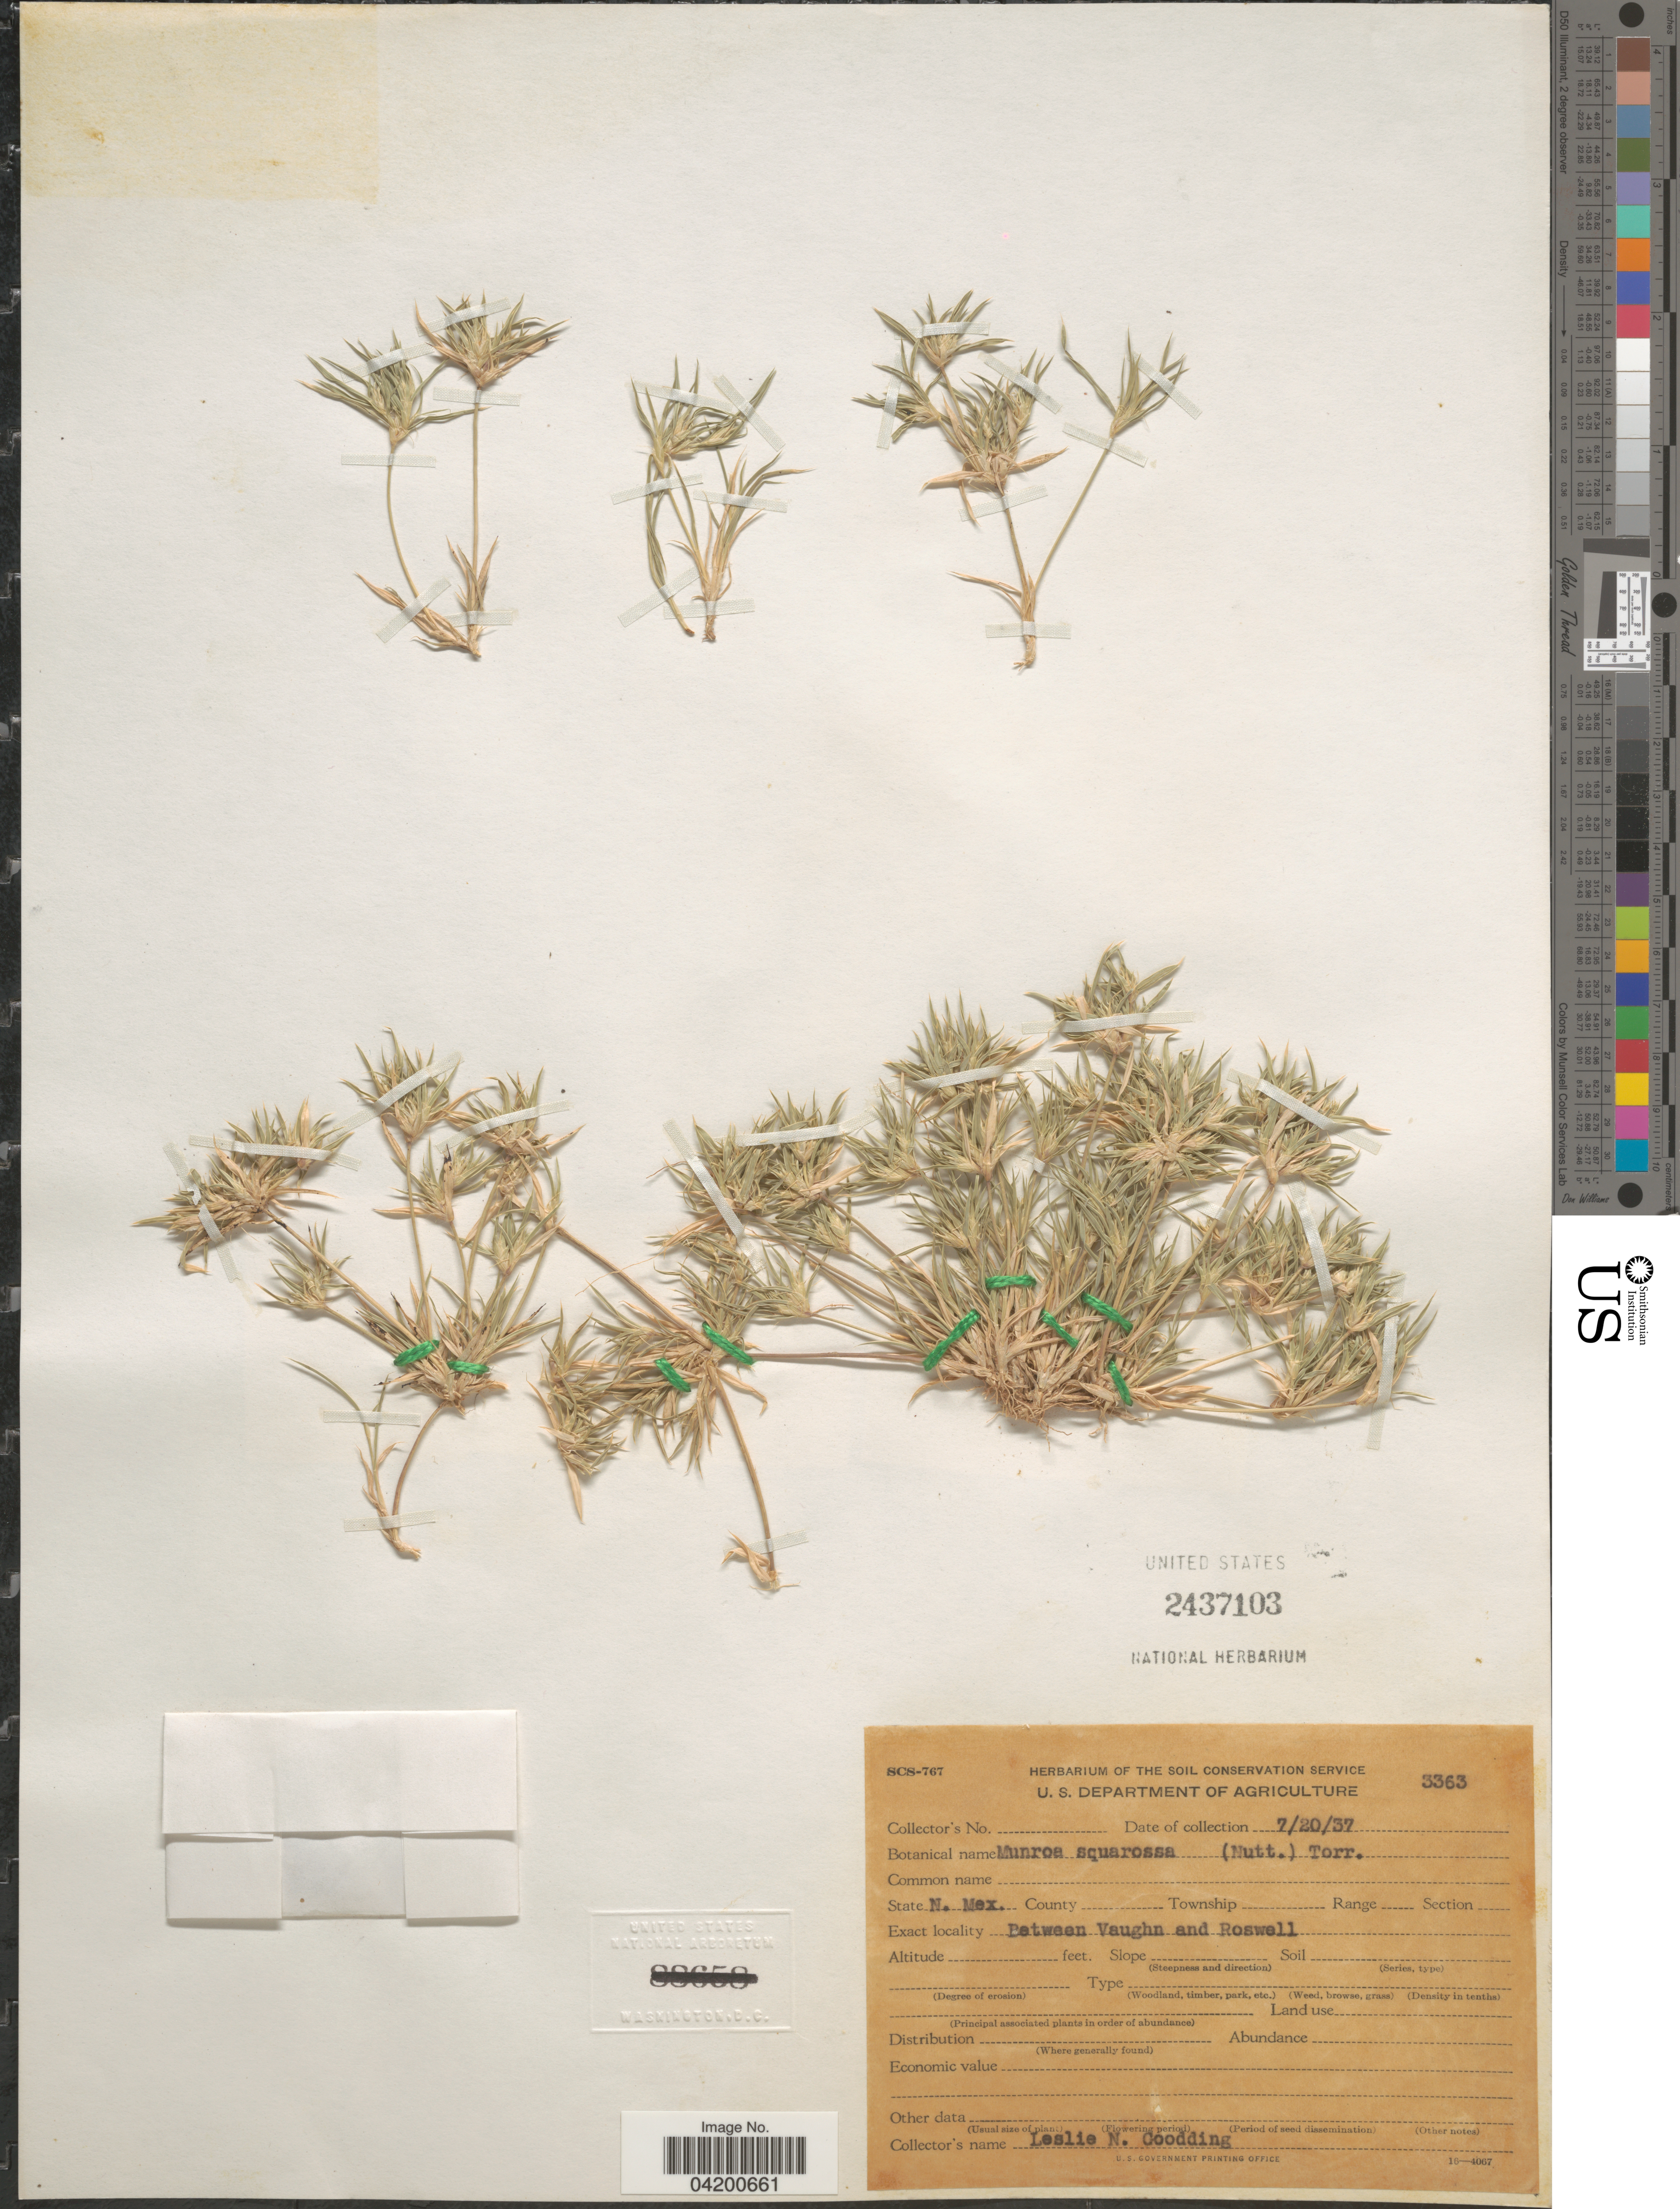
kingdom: Plantae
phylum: Tracheophyta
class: Liliopsida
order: Poales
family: Poaceae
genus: Munroa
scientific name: Munroa squarrosa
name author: (Nutt.) Torr.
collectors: L. N. Goodding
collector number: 3363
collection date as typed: Transcribed d/m/y: 20/7/37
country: United States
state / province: New Mexico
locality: Between Vaughn and Roswell.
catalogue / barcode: US 2437103